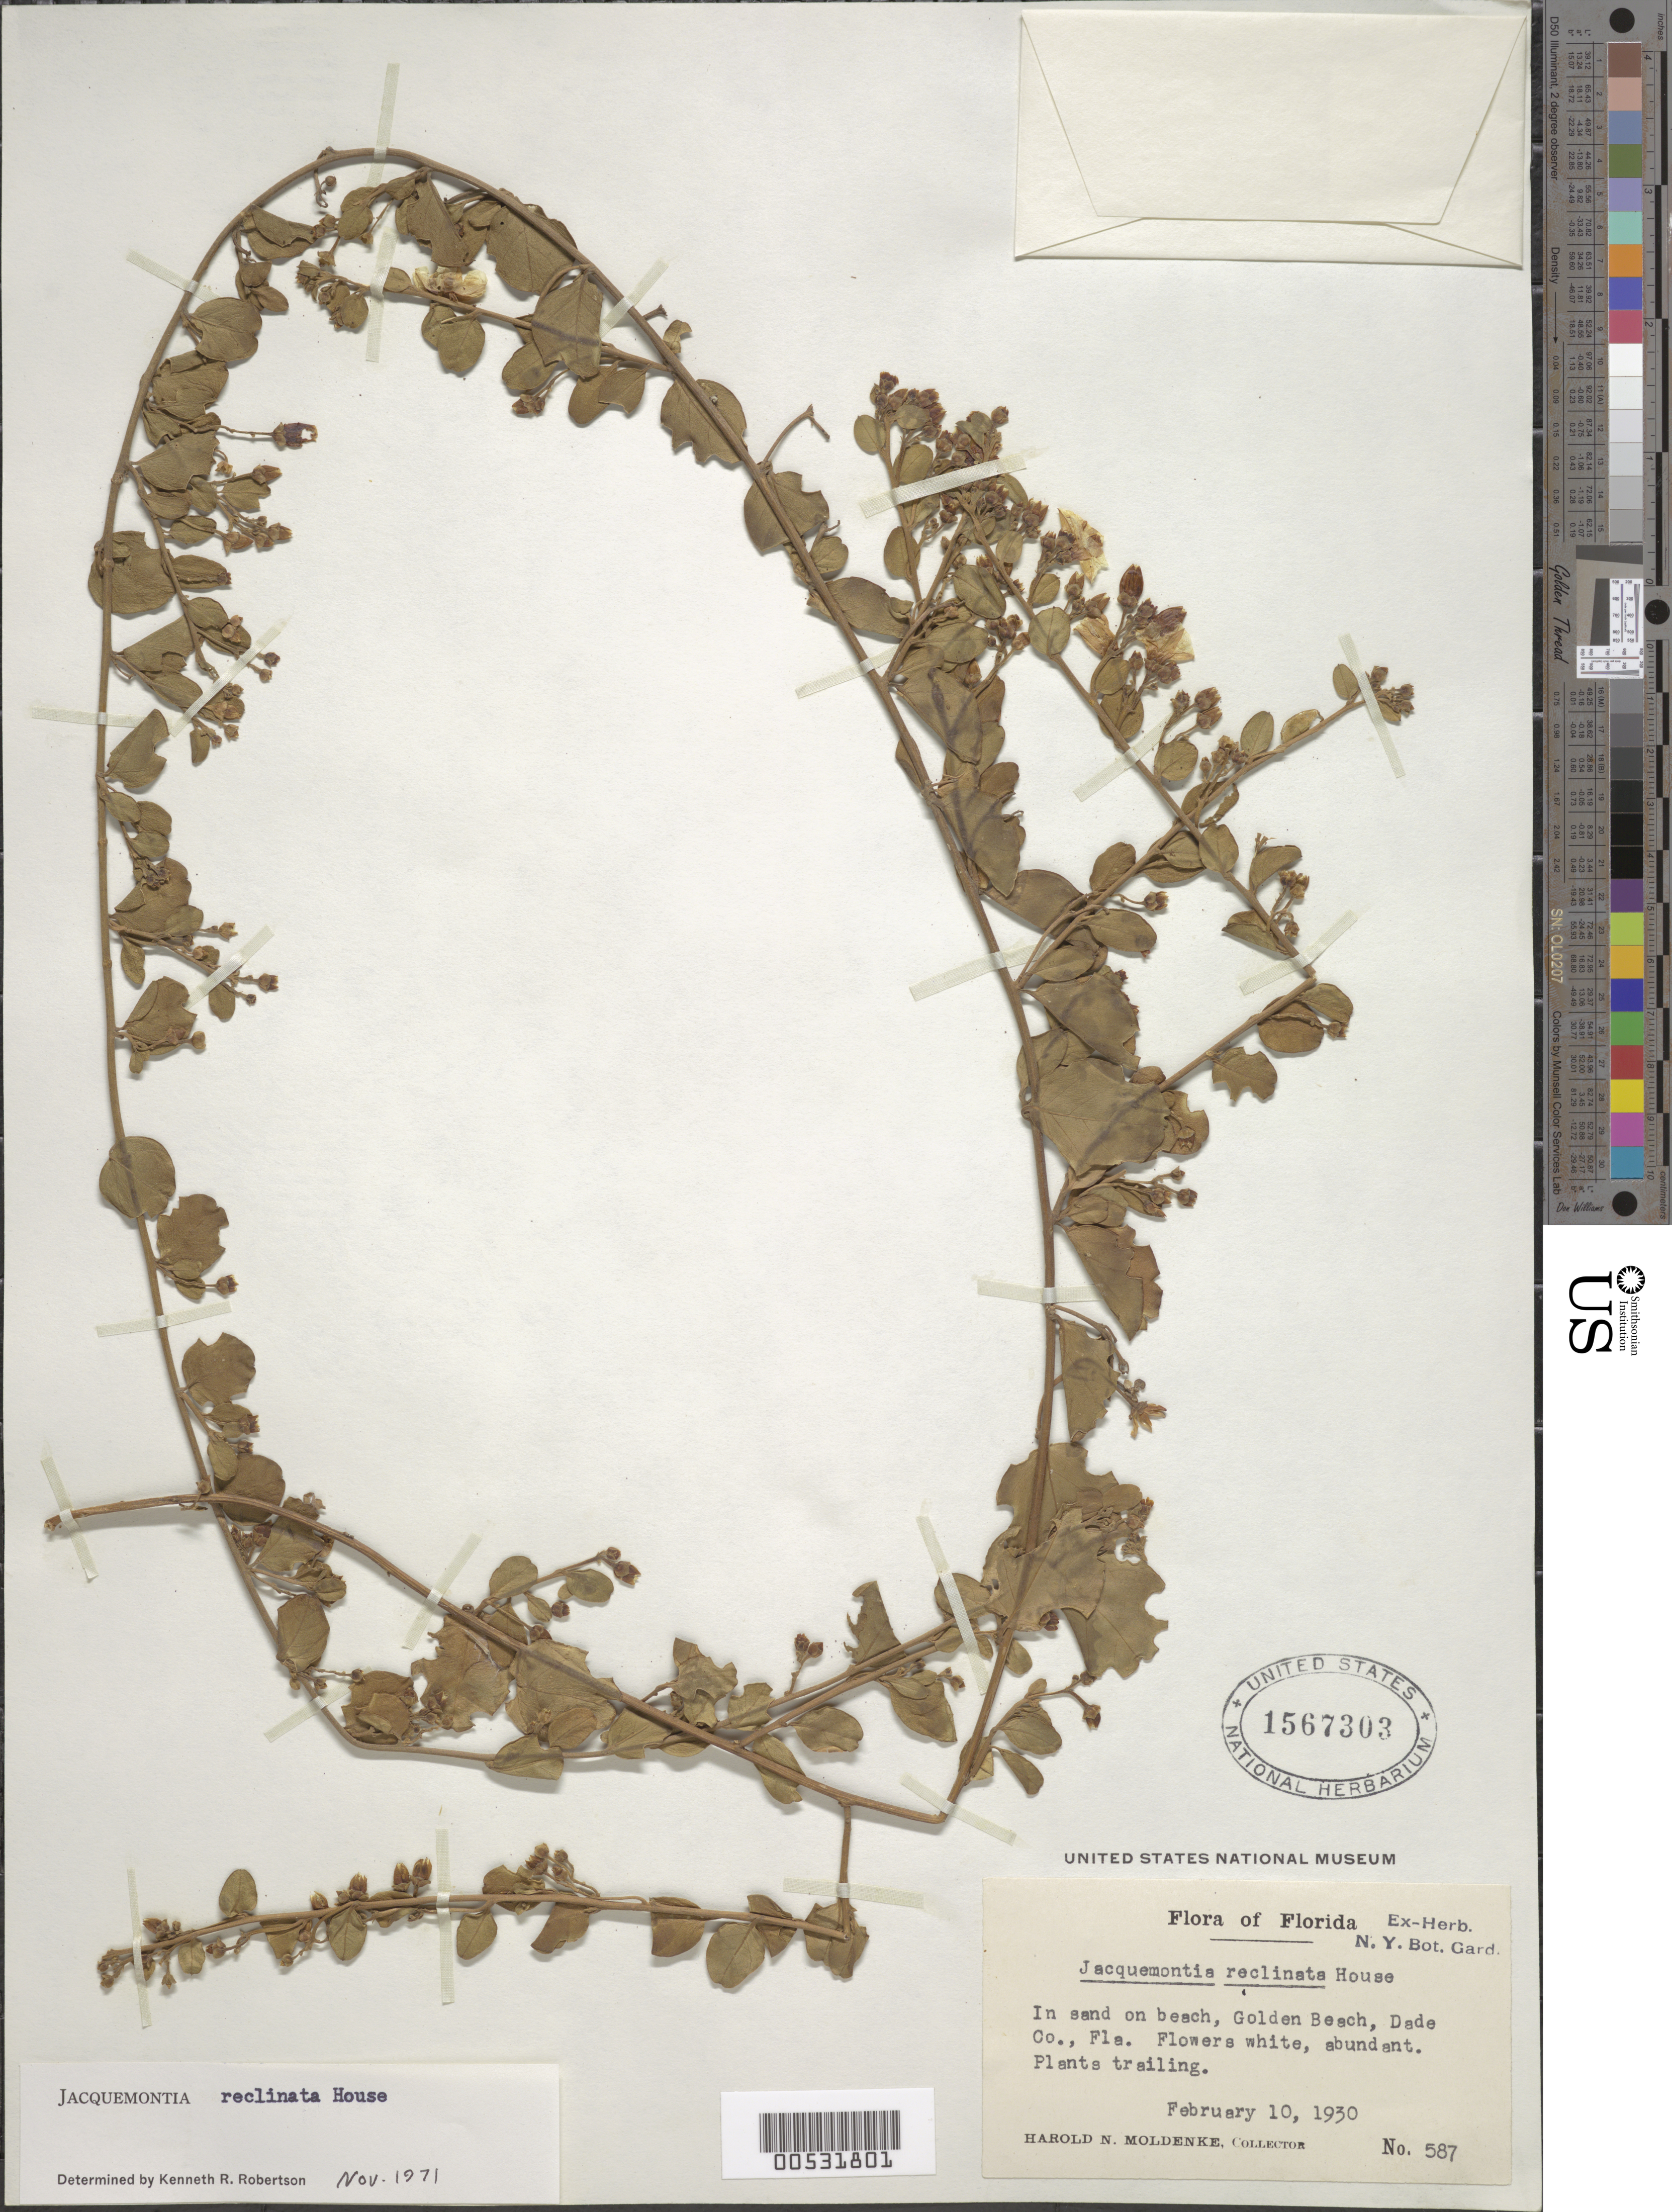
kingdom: Plantae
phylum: Tracheophyta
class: Magnoliopsida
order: Solanales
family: Convolvulaceae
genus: Jacquemontia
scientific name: Jacquemontia reclinata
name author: House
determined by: Robertson, K. R.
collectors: H. N. Moldenke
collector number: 587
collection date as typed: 10 Feb 1930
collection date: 1930-02-10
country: United States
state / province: Florida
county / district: Dade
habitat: In sand on beach.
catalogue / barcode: US 1567303